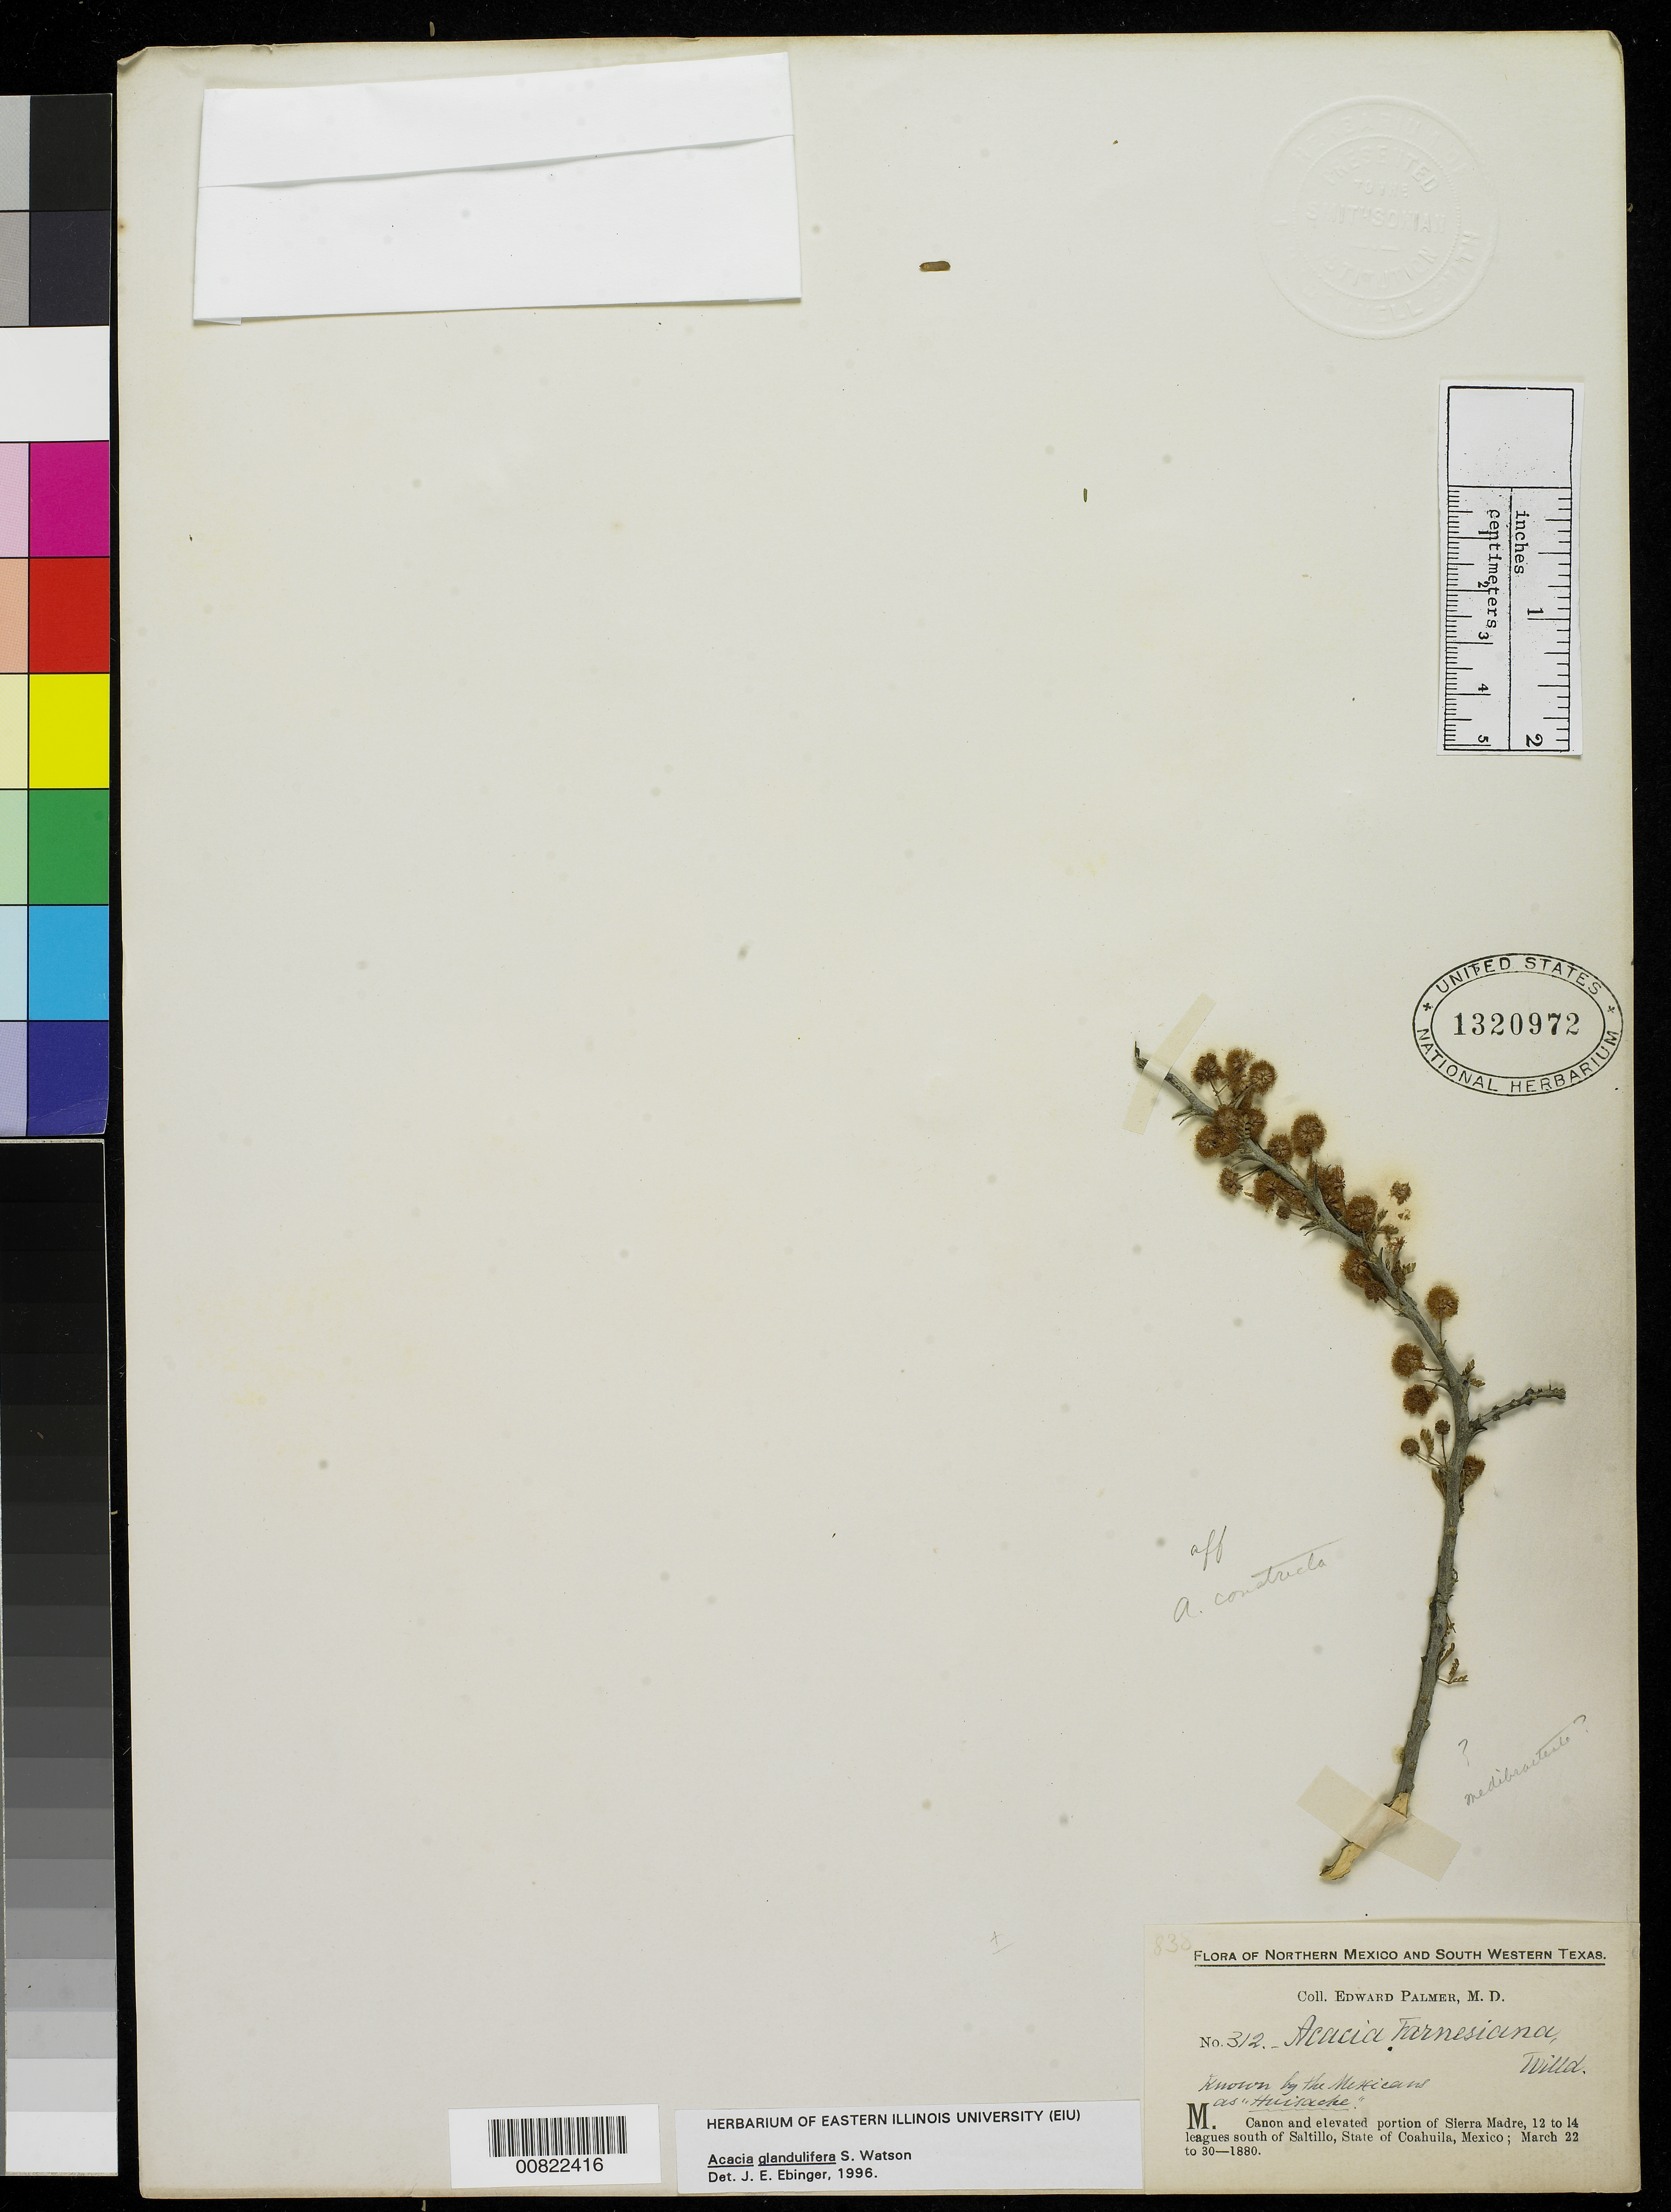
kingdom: Plantae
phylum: Tracheophyta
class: Magnoliopsida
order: Fabales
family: Fabaceae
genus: Vachellia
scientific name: Vachellia glandulifera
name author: (S. Watson) Seigler & Ebinger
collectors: E. Palmer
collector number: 312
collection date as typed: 22 Mar 1880 to 30 Mar 1880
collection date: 1880-03-22/1880-03-30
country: Mexico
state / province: Coahuila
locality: M. Cañon and elevated portion of Sierra Madre, 12 to 14 leagues south of Saltillo, Coahuila.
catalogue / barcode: US 1320972